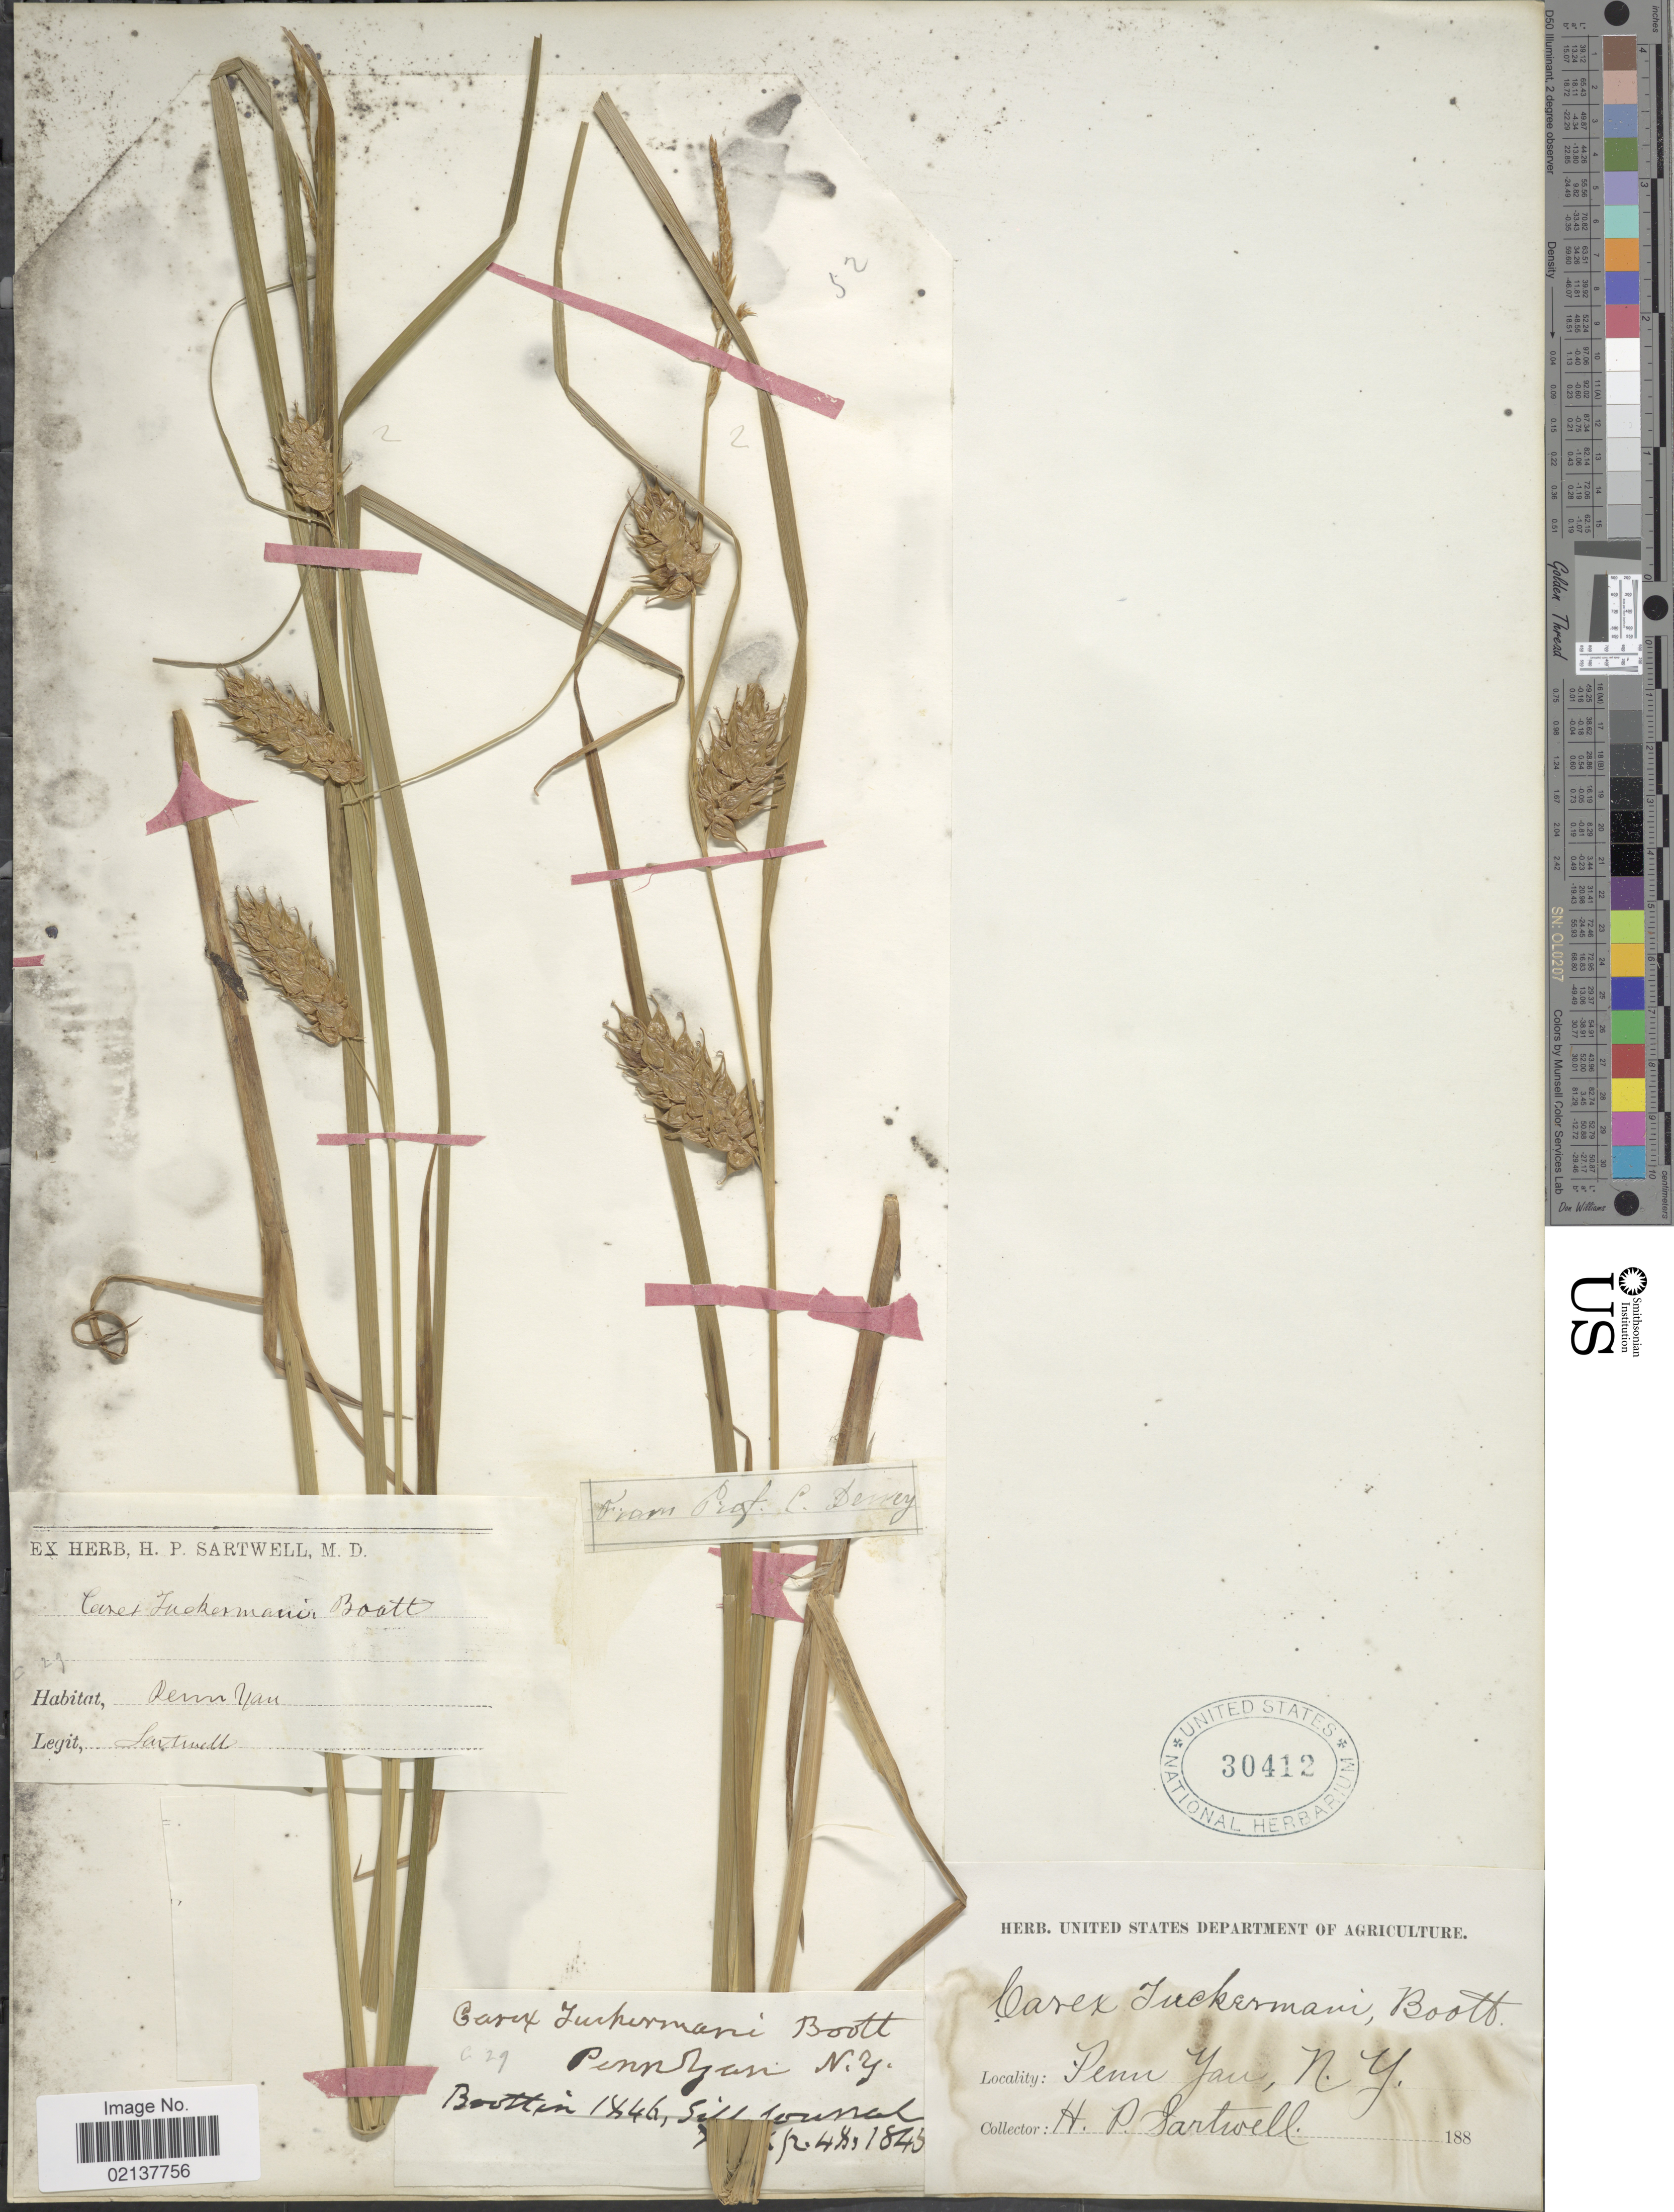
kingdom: Plantae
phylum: Tracheophyta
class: Liliopsida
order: Poales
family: Cyperaceae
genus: Carex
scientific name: Carex tuckermanii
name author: Boott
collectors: H. P. Sartwell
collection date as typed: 188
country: United States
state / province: New York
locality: Penn Yan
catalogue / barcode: US 30412